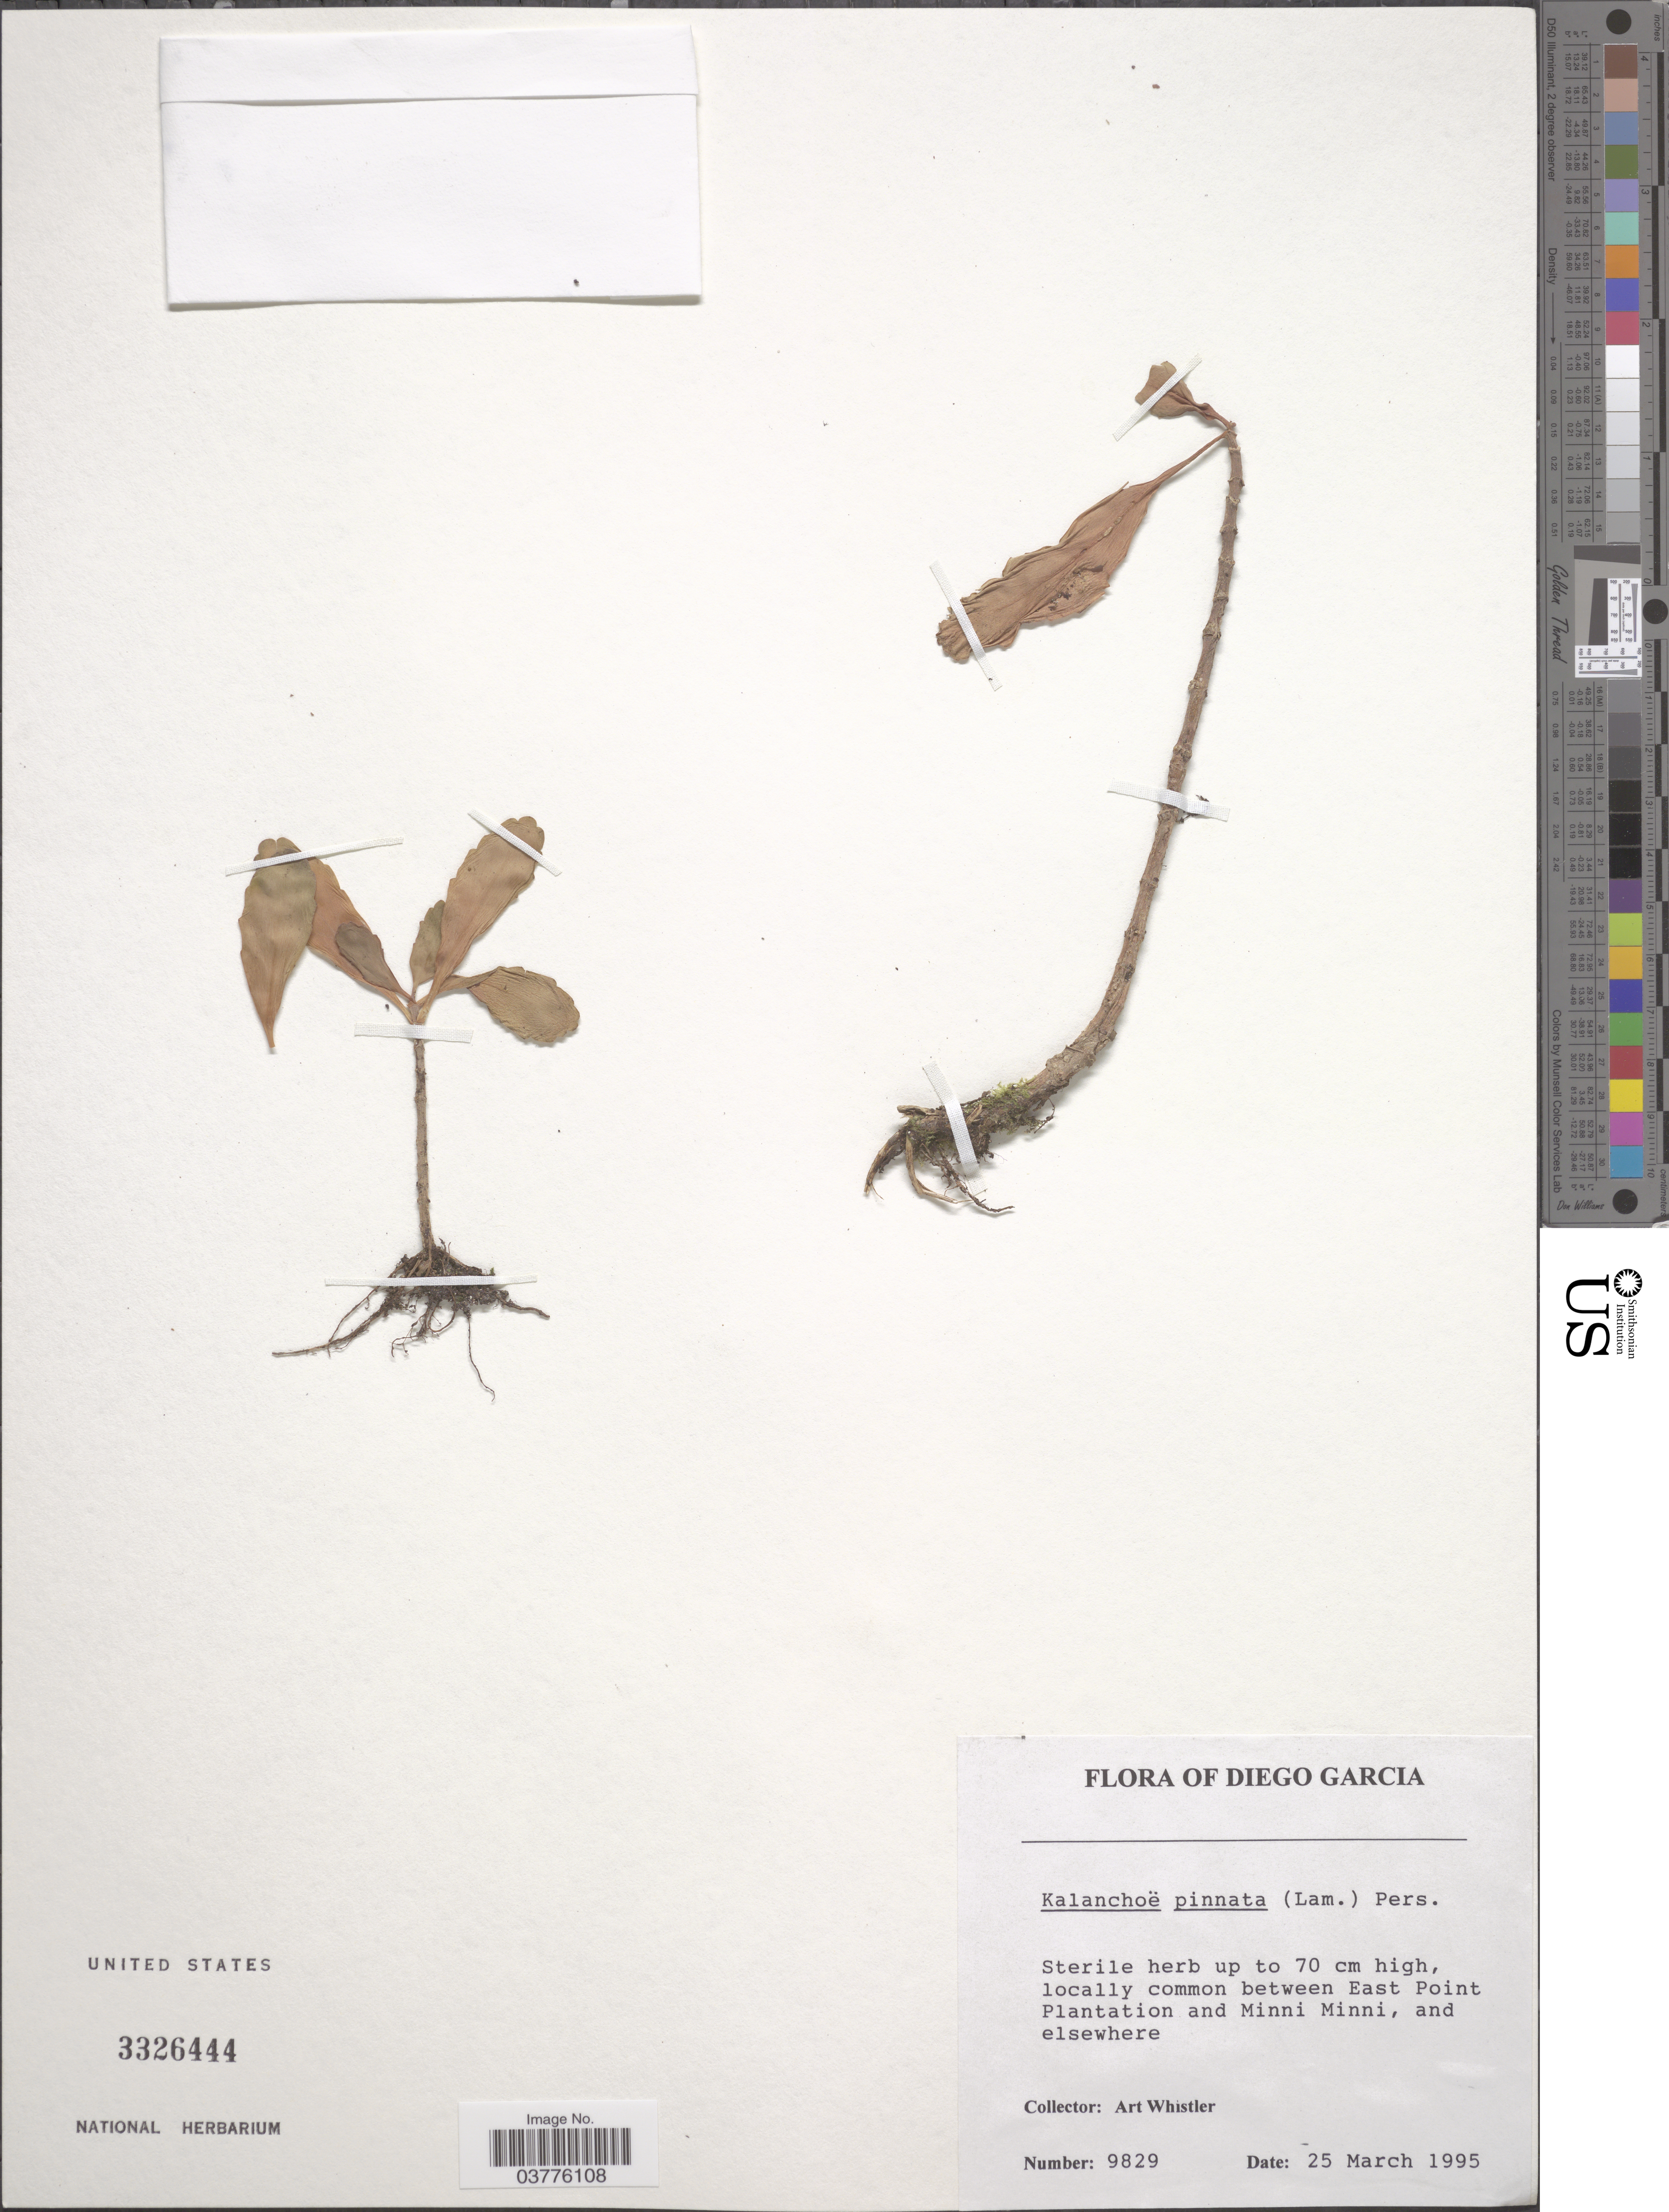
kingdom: Plantae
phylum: Tracheophyta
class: Magnoliopsida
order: Saxifragales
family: Crassulaceae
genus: Kalanchoe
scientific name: Kalanchoe pinnata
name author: (Lam.) Pers.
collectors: A. Whistler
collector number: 9829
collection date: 1995-03-25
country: British Indian Ocean Territory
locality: Diego Garcia. Between East Point Plantation and Minni Minni.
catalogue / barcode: US 3326444